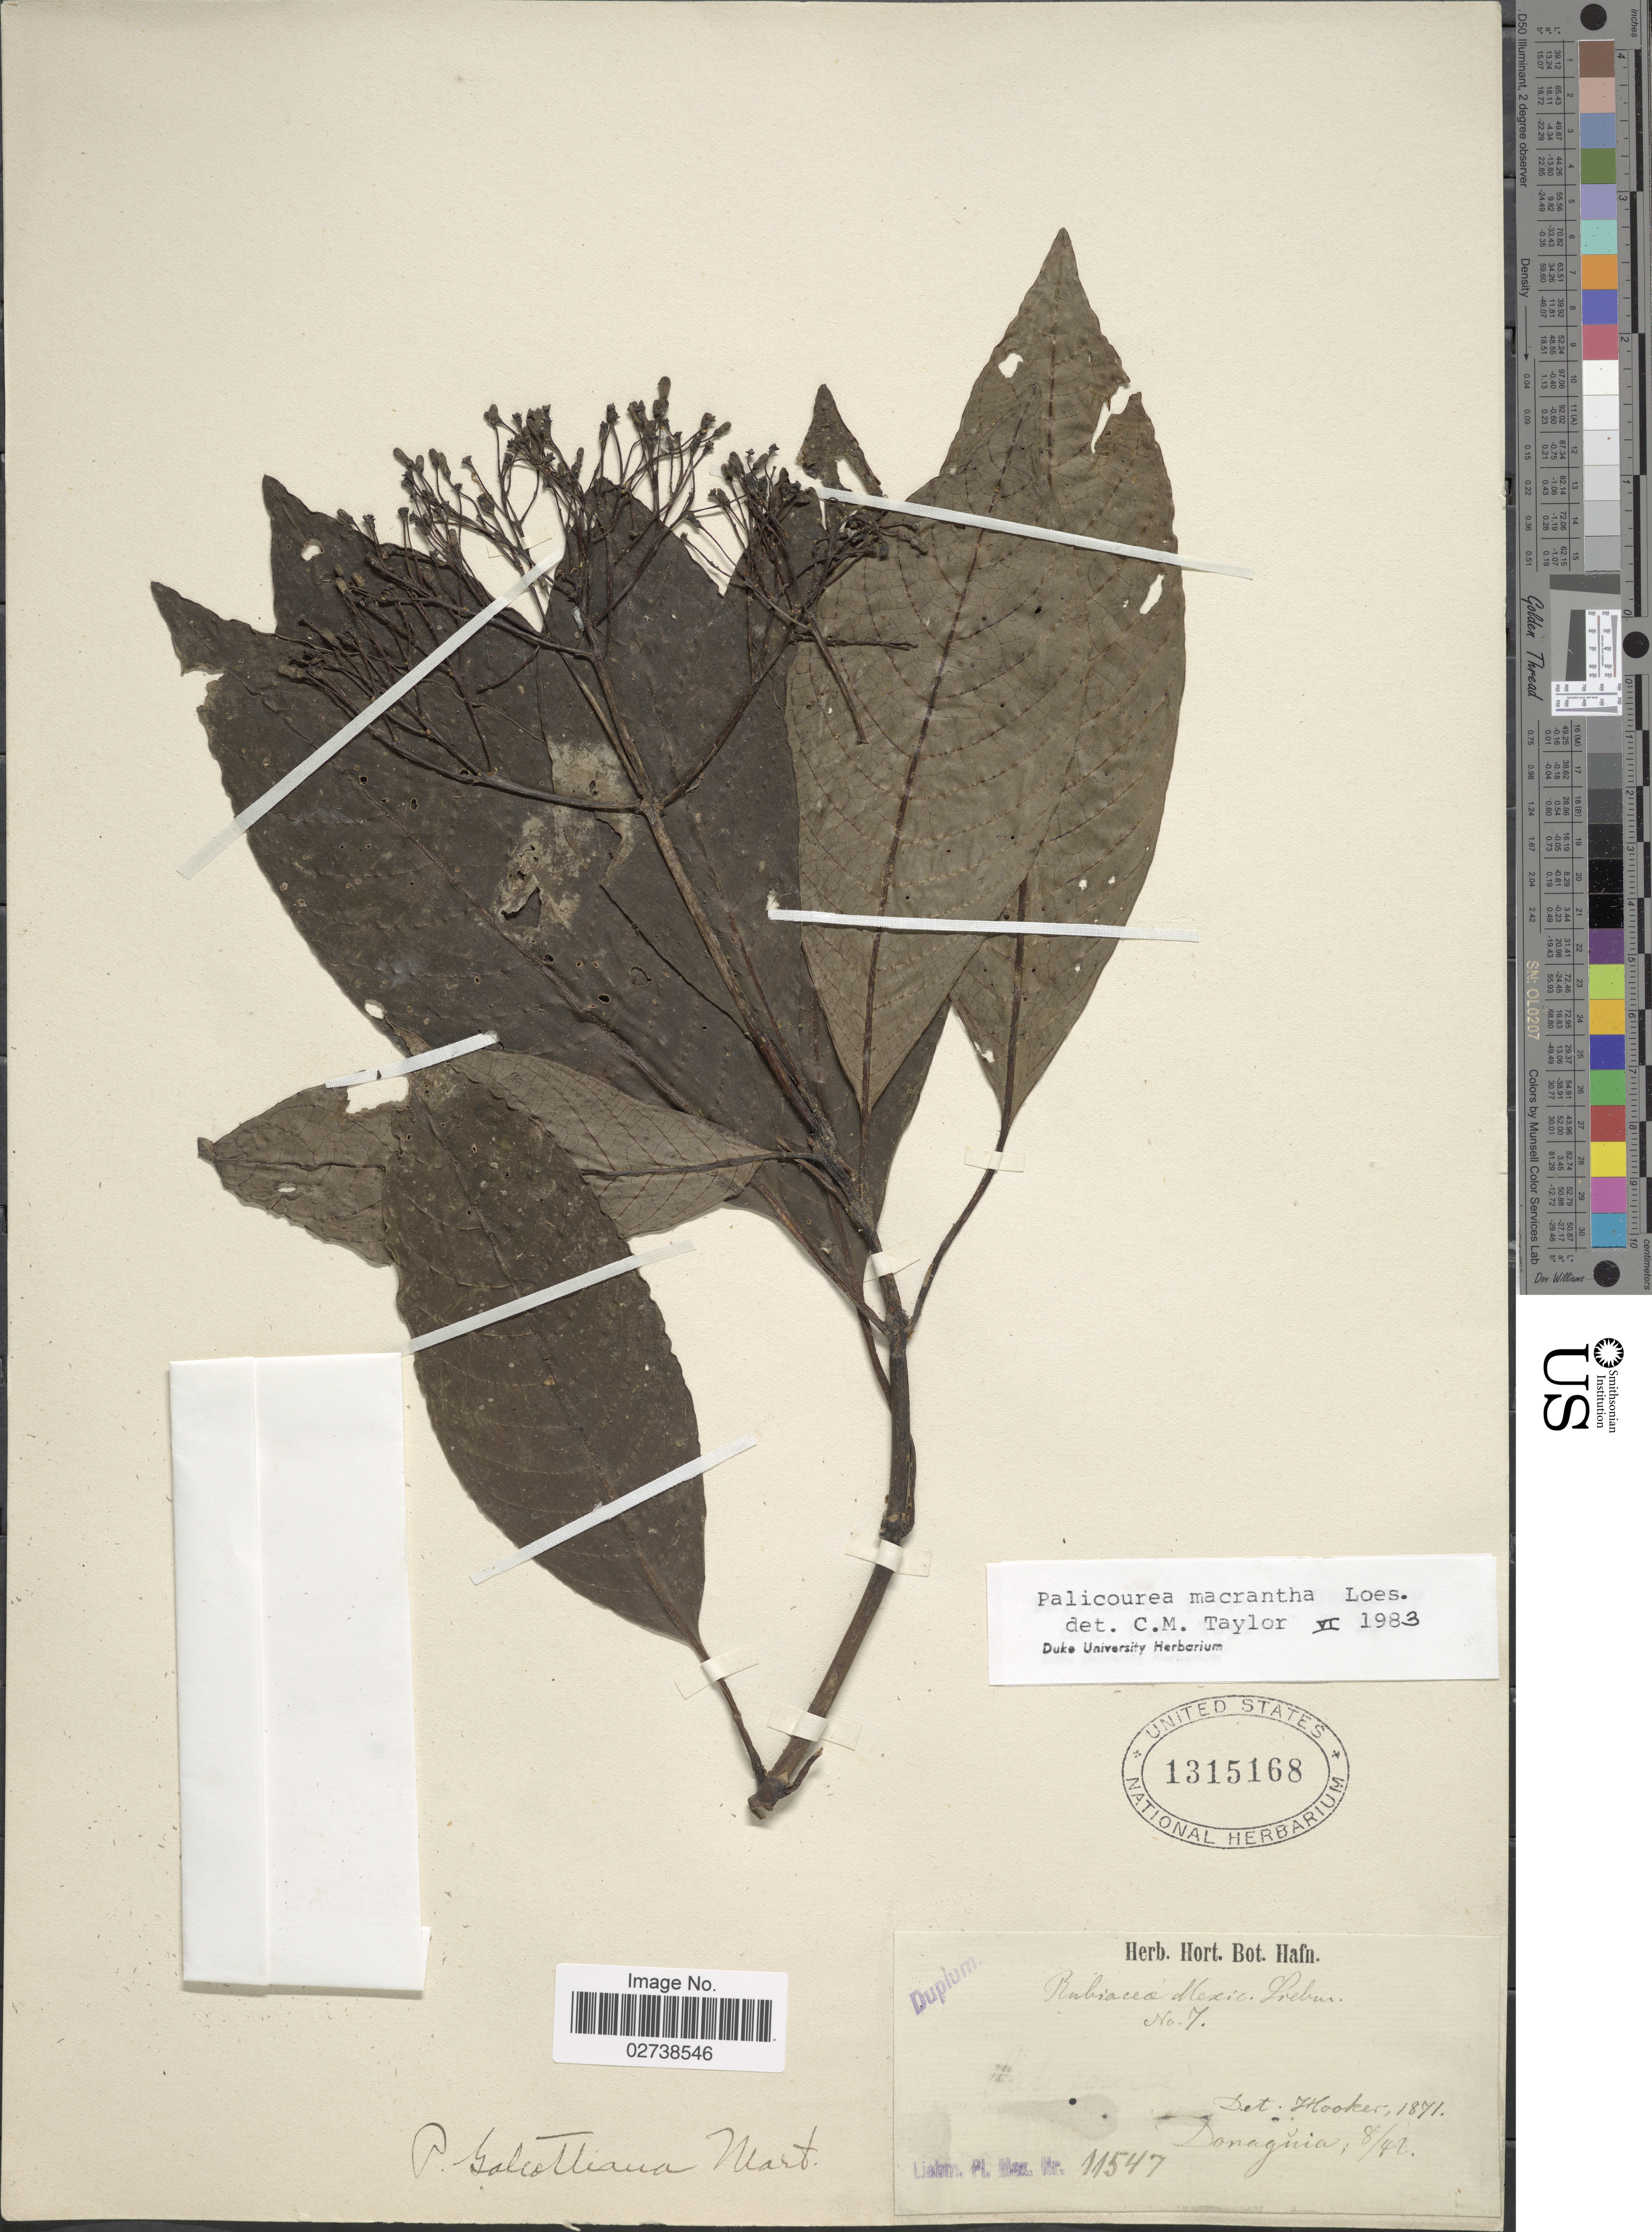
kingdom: Plantae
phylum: Tracheophyta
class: Magnoliopsida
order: Gentianales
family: Rubiaceae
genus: Palicourea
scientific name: Palicourea macrantha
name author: Loes.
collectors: Liebmann, --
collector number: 11547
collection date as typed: Transcribed d/m/y: /8/42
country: Mexico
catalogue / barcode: US 1315168